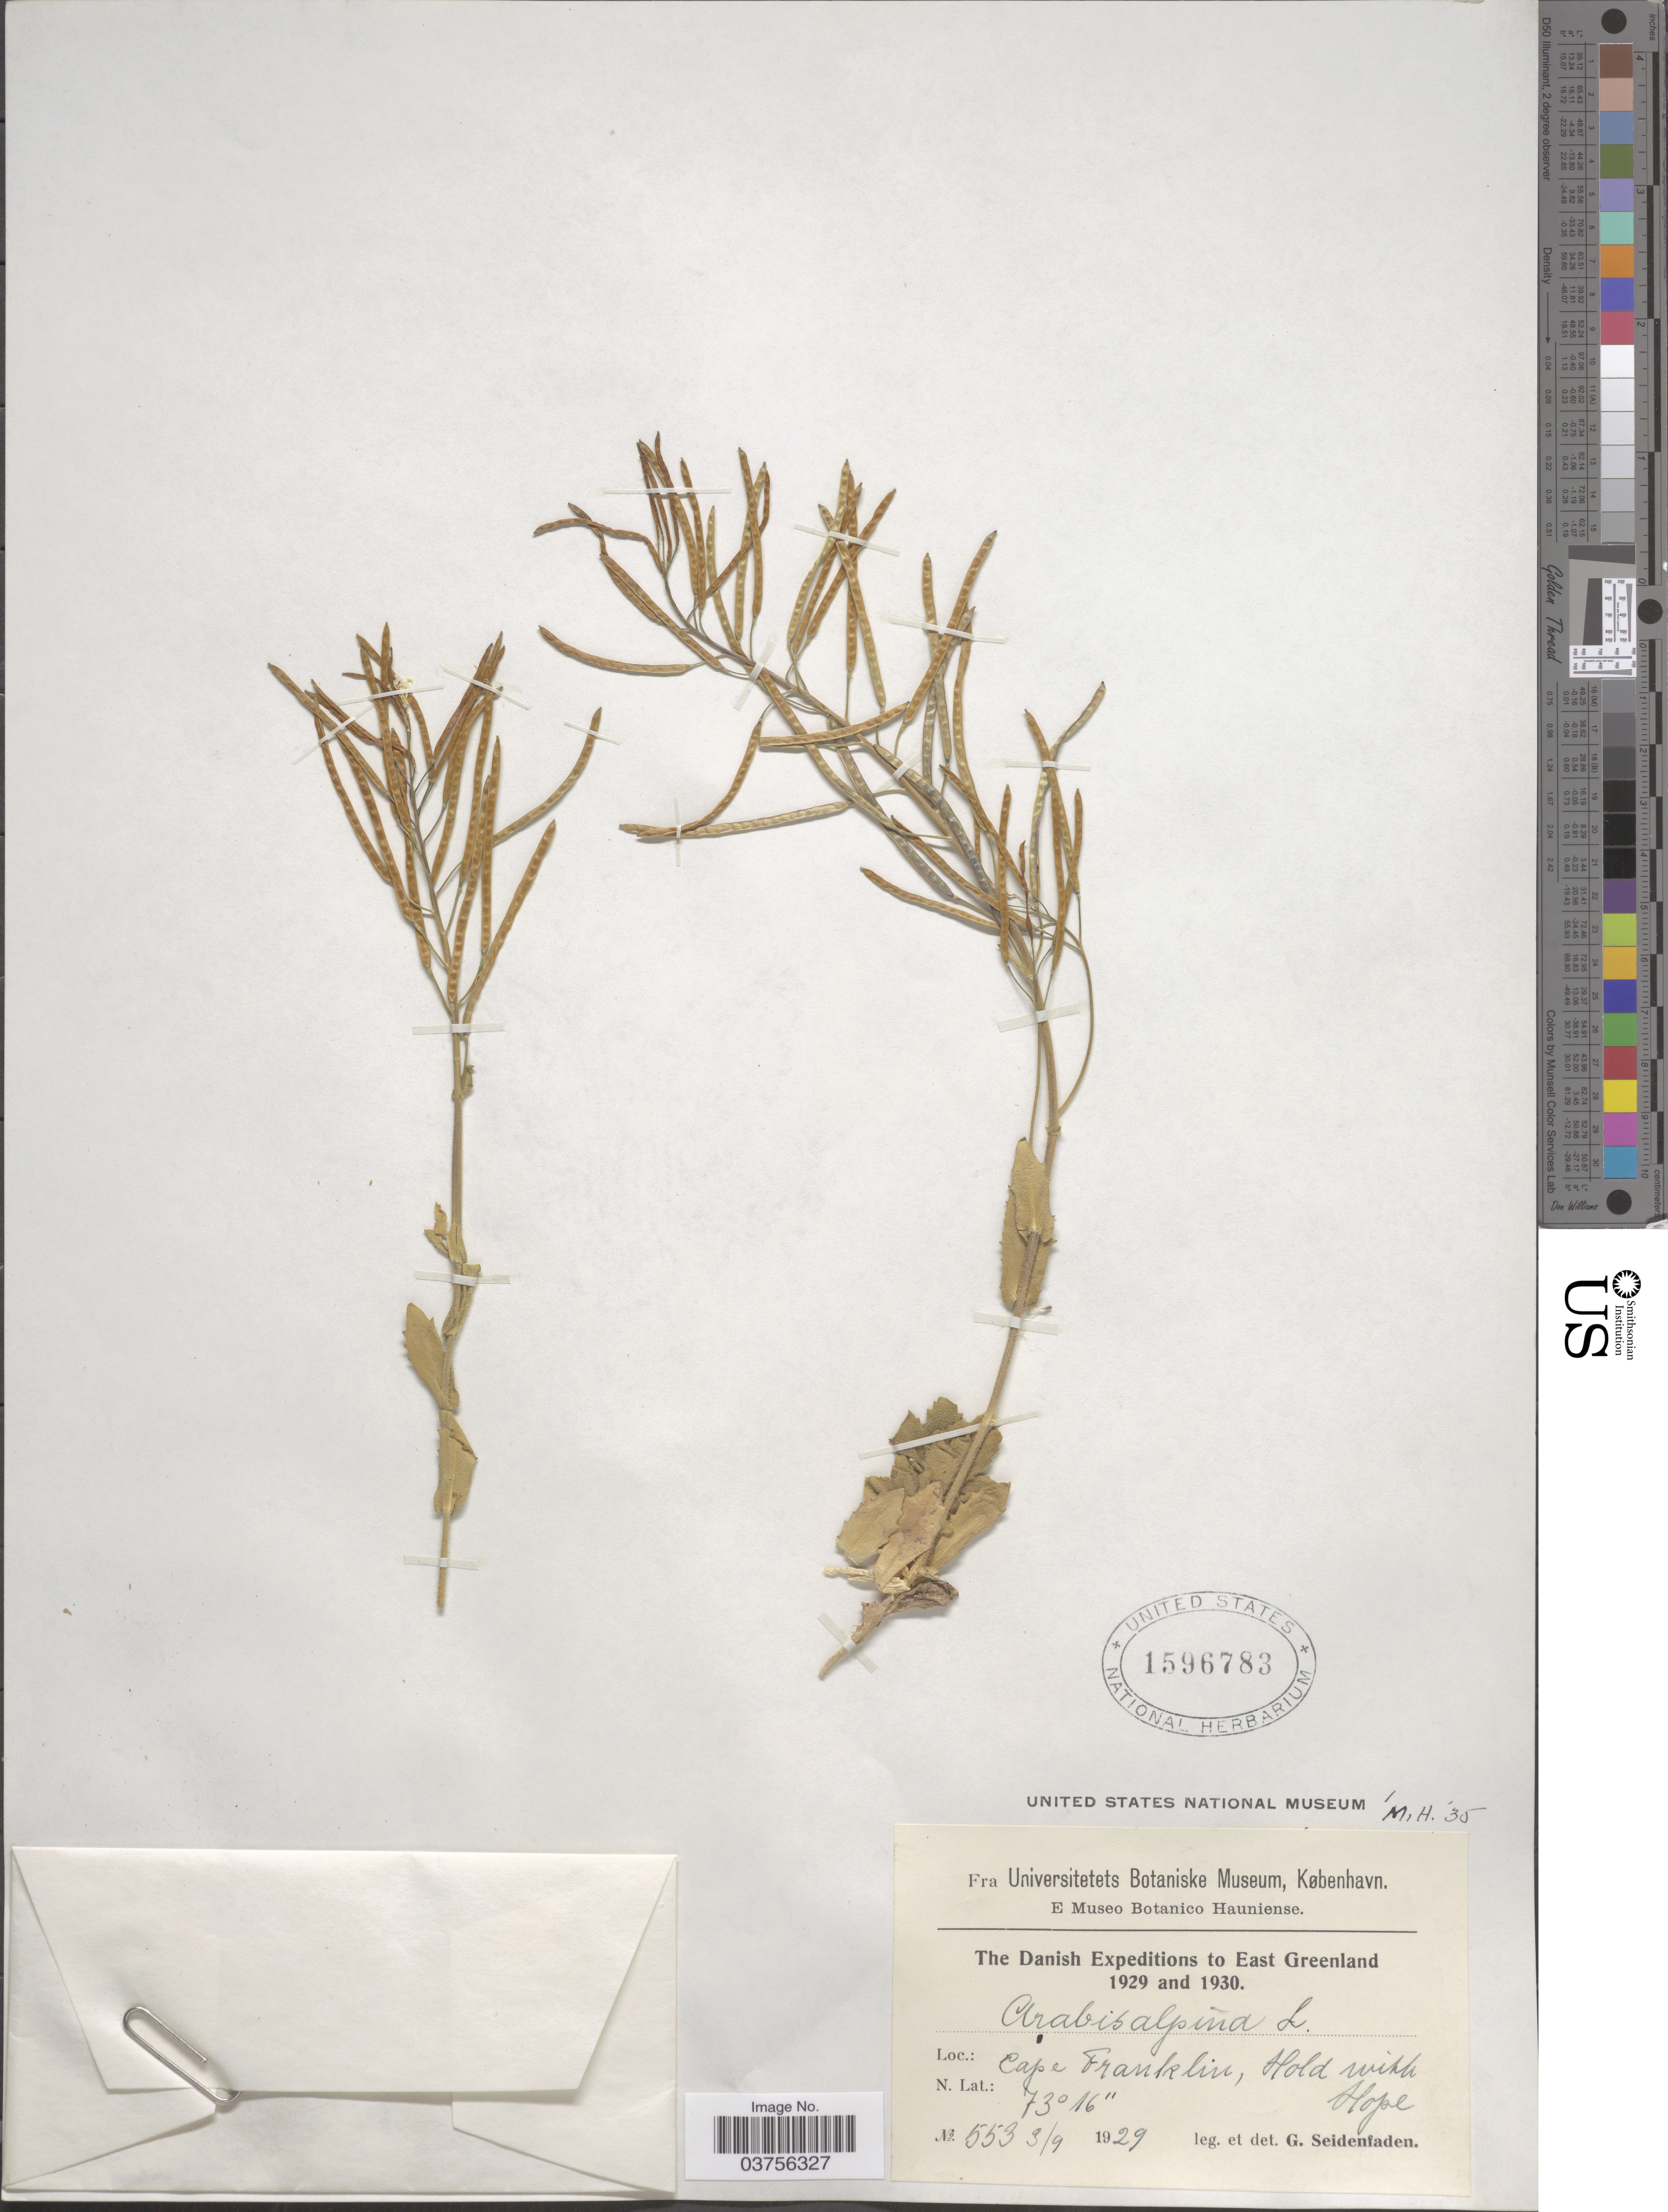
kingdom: Plantae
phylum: Tracheophyta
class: Magnoliopsida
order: Brassicales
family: Brassicaceae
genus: Arabis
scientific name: Arabis alpina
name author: L.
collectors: G. Seidenfaden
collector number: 553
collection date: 1929-09-03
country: Greenland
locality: East Greenland. Cape Franklin, Hold with Hope.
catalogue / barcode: US 1596783